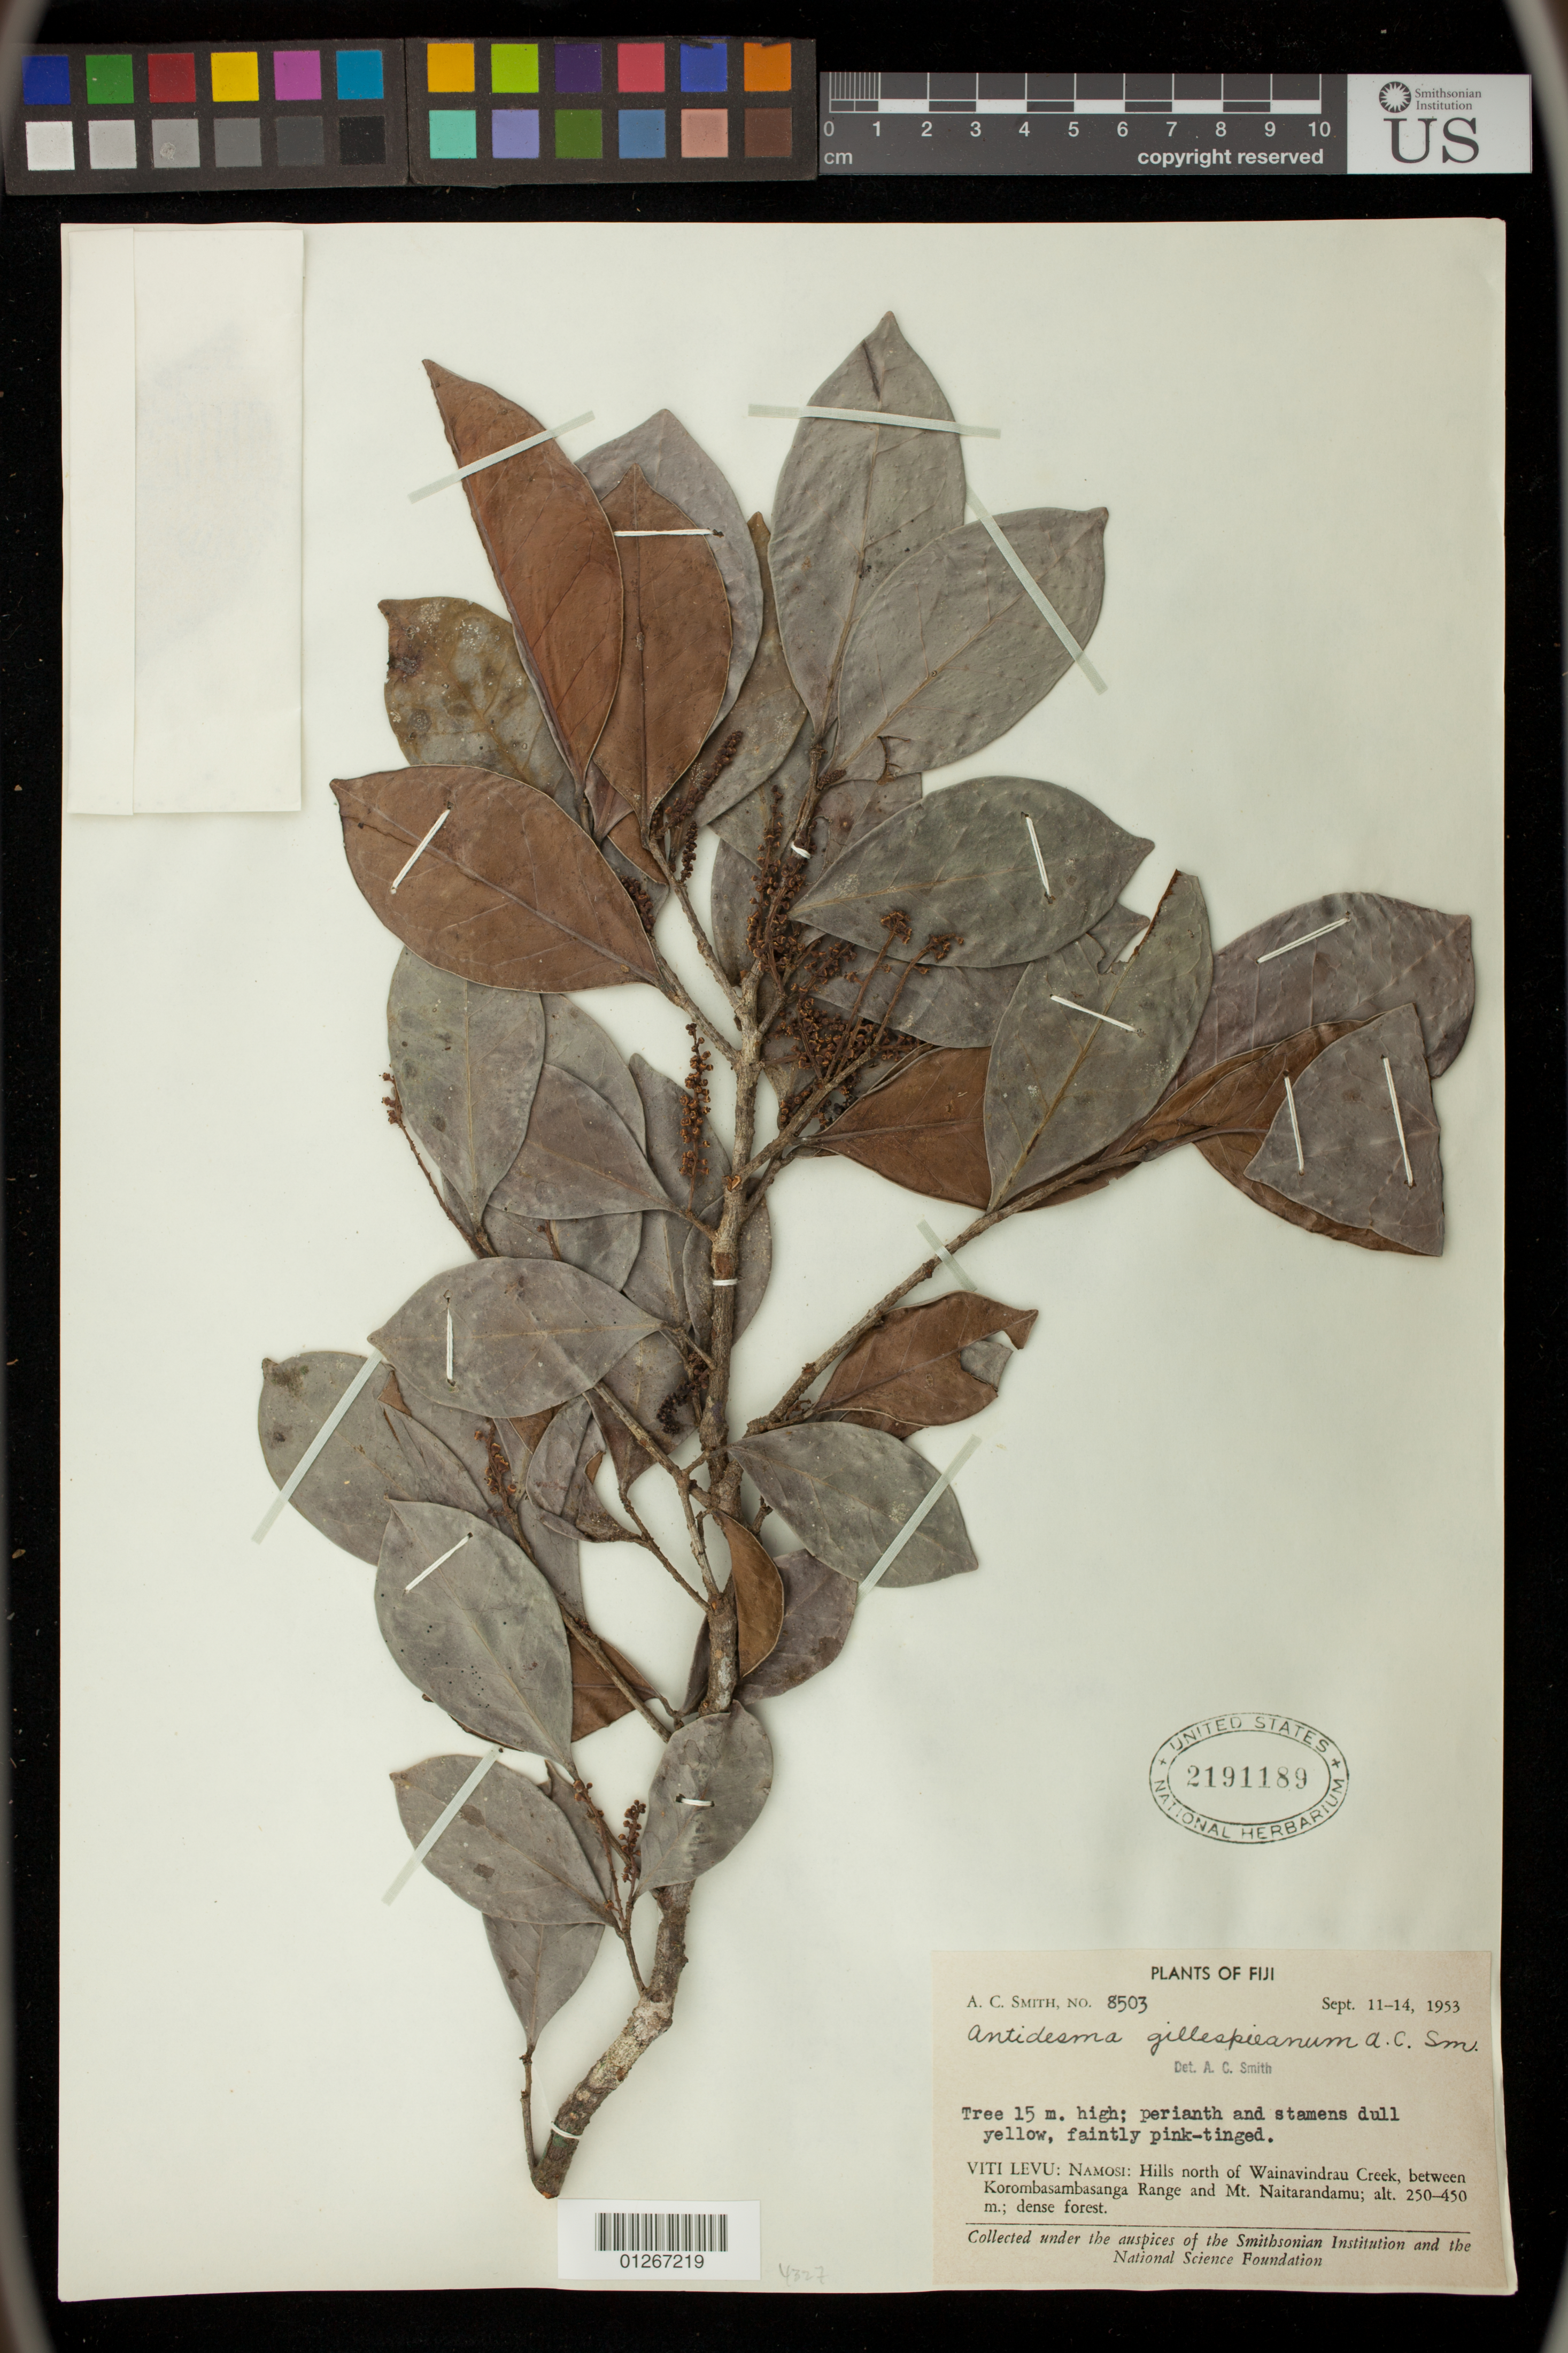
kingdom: Plantae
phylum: Tracheophyta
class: Magnoliopsida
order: Malpighiales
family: Phyllanthaceae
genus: Antidesma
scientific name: Antidesma gillespieanum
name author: A.C. Sm.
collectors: A. C. Smith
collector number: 8503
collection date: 1953-09-11/1953-09-14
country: Fiji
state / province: Central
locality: Viti Levu: Namosi: Hills north of Wainavindrau Creek, between Korombasambasanga Range and Mt. Naitarandamu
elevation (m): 250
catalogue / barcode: US 2191189